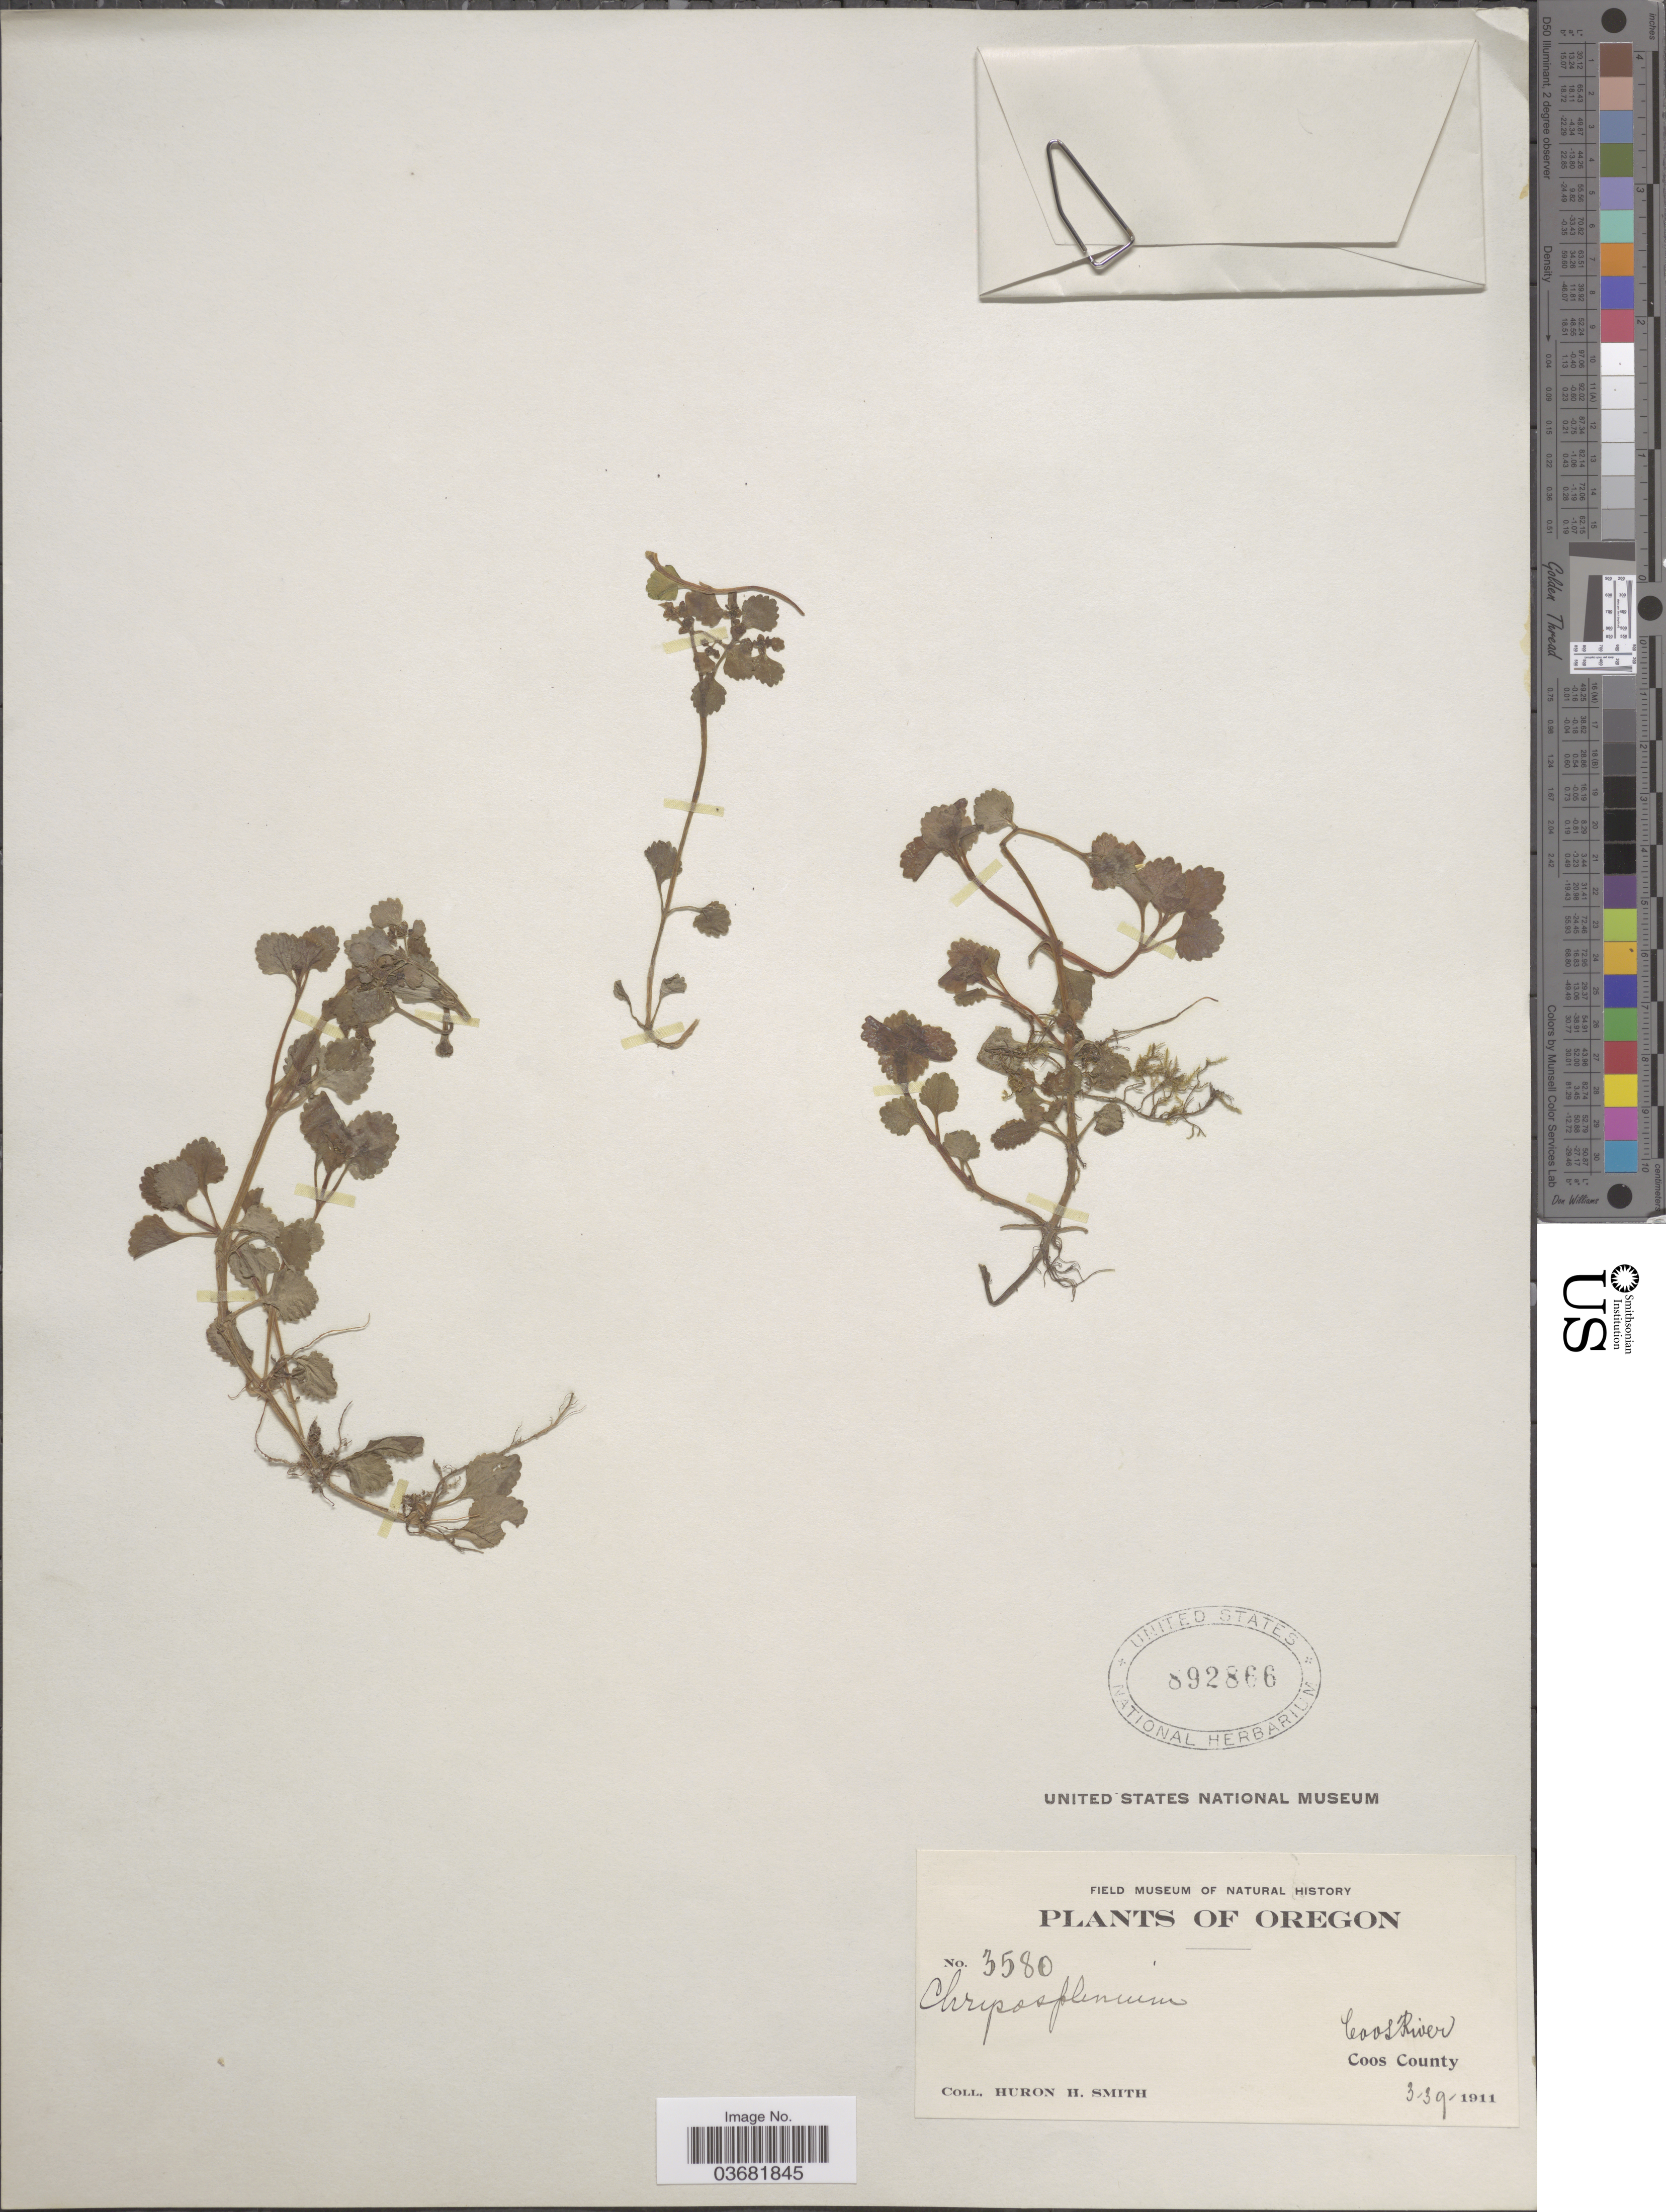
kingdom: Plantae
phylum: Tracheophyta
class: Magnoliopsida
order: Saxifragales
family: Saxifragaceae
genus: Chrysosplenium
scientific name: Chrysosplenium glechomifolium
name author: Nutt.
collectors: Huron H. Smith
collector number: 3580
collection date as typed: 3-39-1911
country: United States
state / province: Oregon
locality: Coos River. Coos County.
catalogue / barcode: US 892866